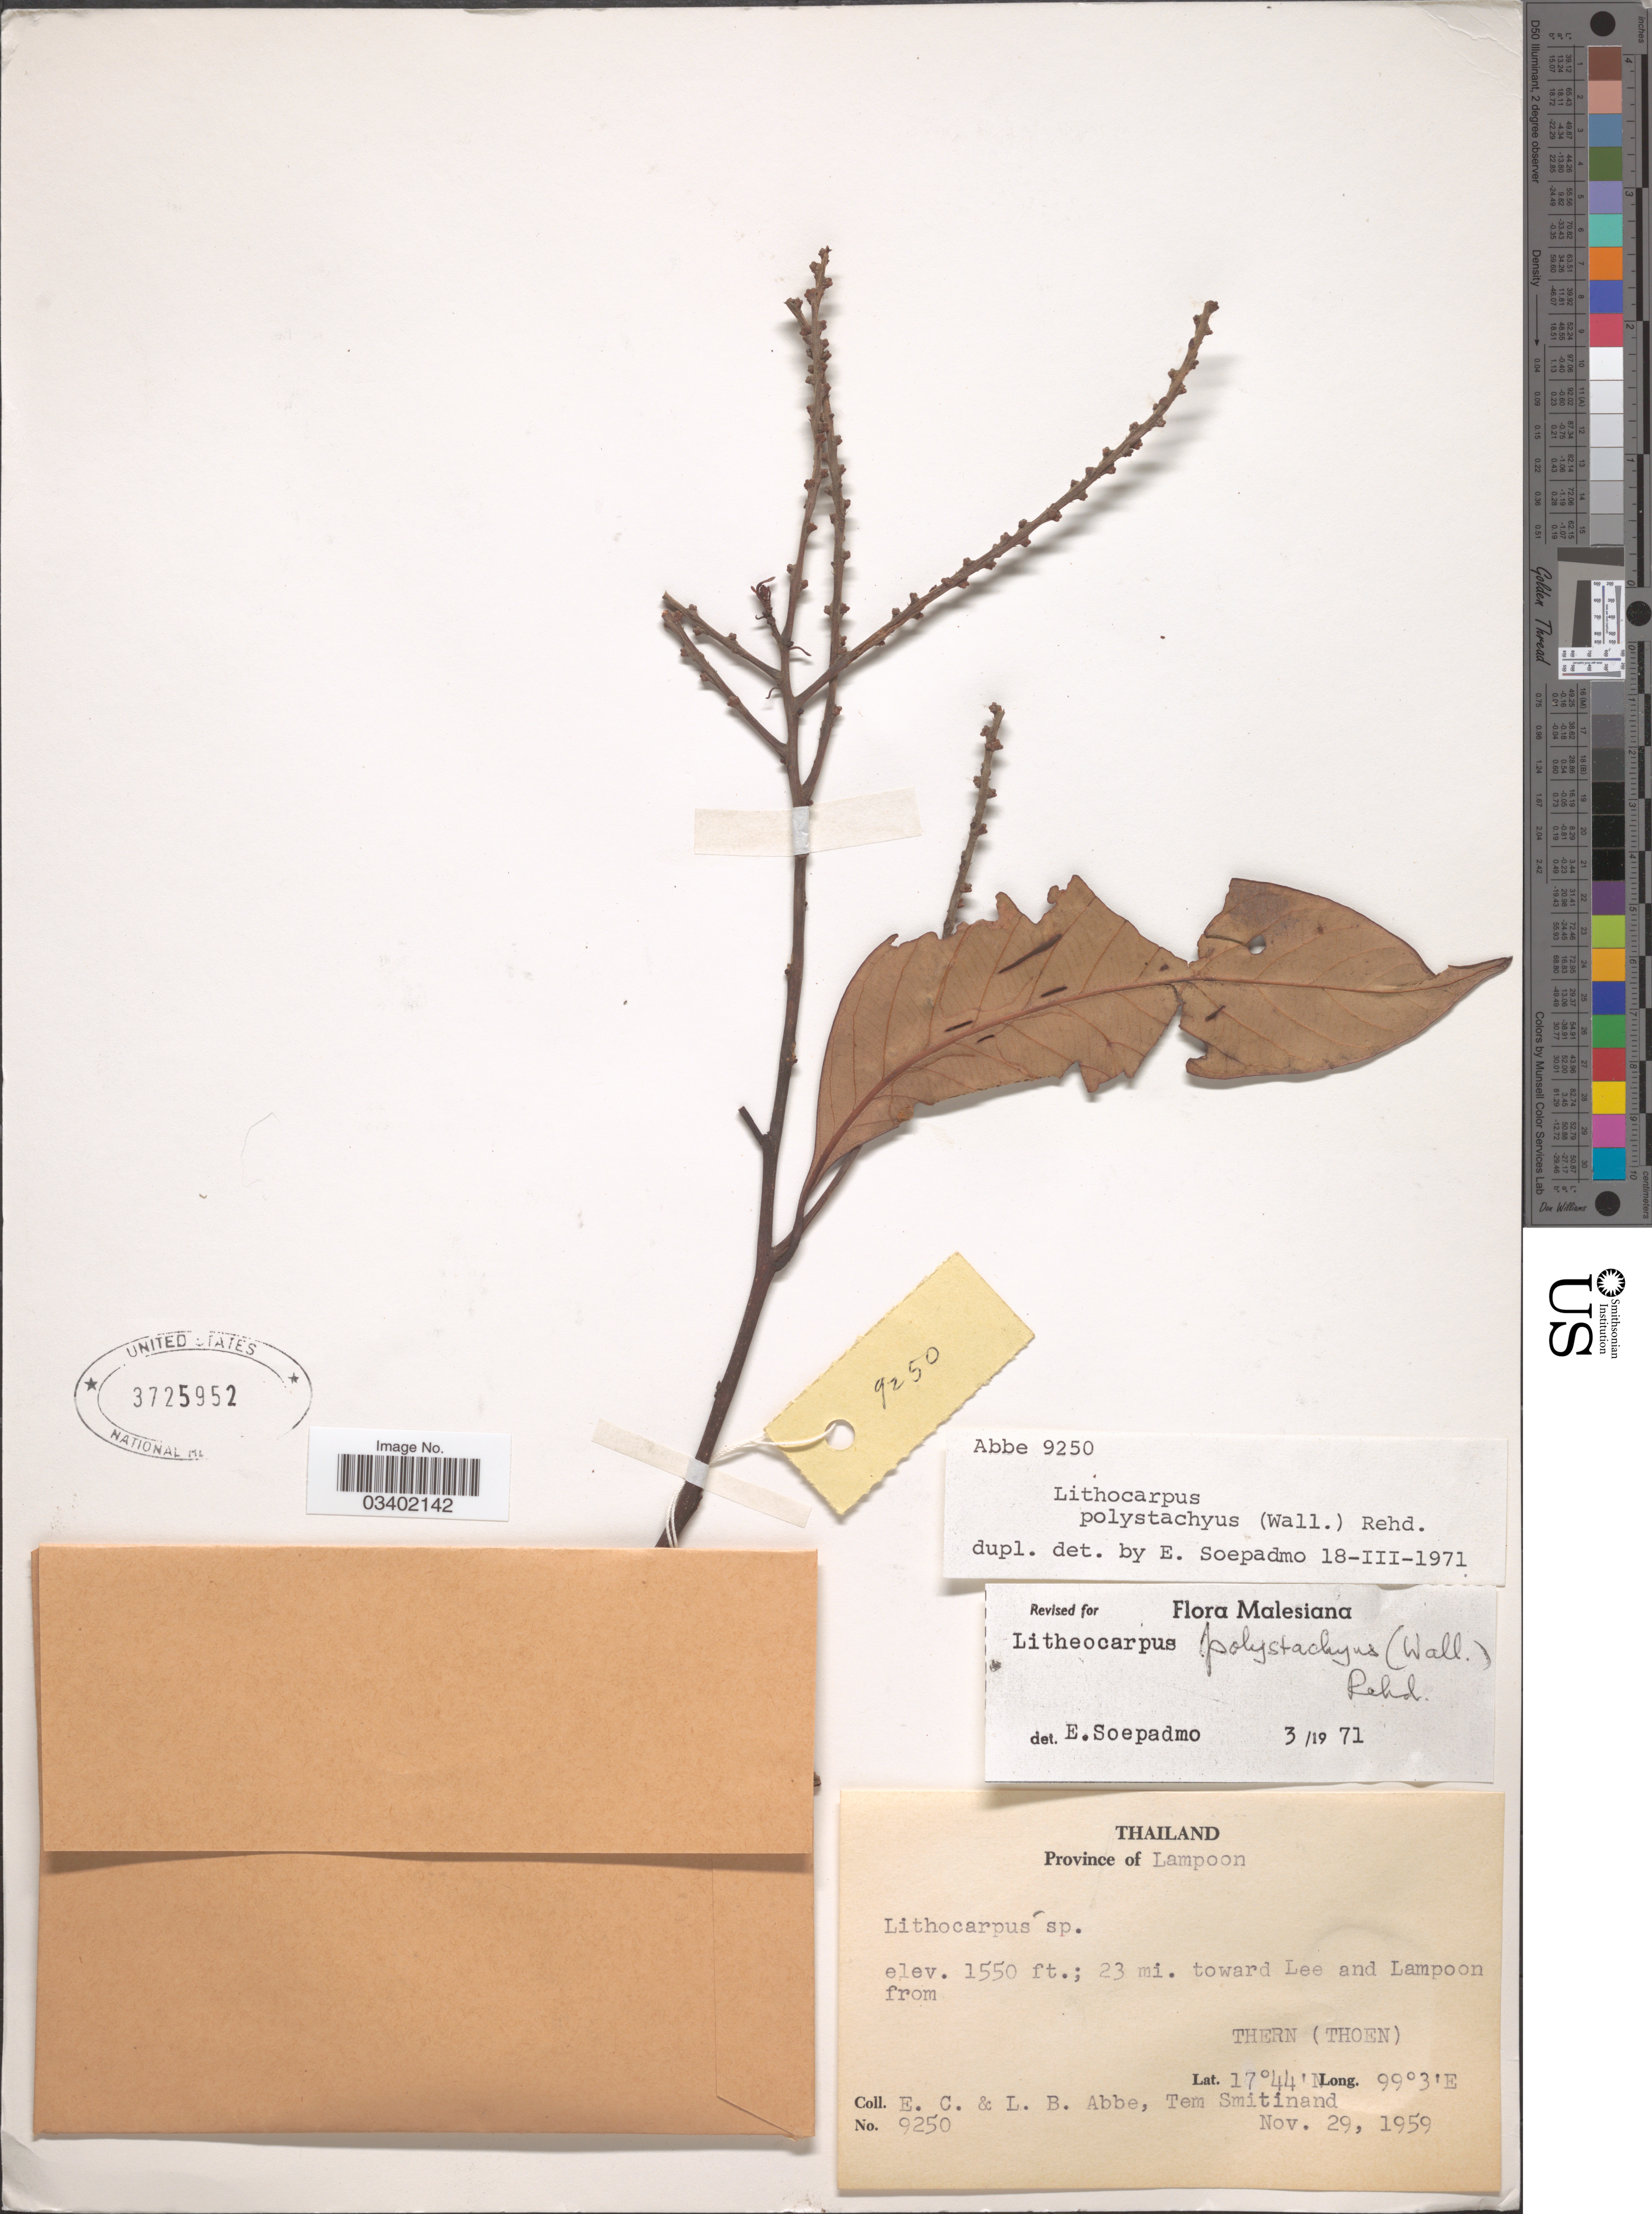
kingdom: Plantae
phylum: Tracheophyta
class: Magnoliopsida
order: Fagales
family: Fagaceae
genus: Lithocarpus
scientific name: Lithocarpus polystachyus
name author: (Wall. ex A. DC.) Rehder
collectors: E. C. Abbe, L. B. Abbe & T. Smitinand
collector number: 9250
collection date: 1959-11-29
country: Thailand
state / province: Lamphun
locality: Province of Lampoon. 23 mi. toward Lee and Lampoon from Thern (Thoen).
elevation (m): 472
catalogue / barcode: US 3725952